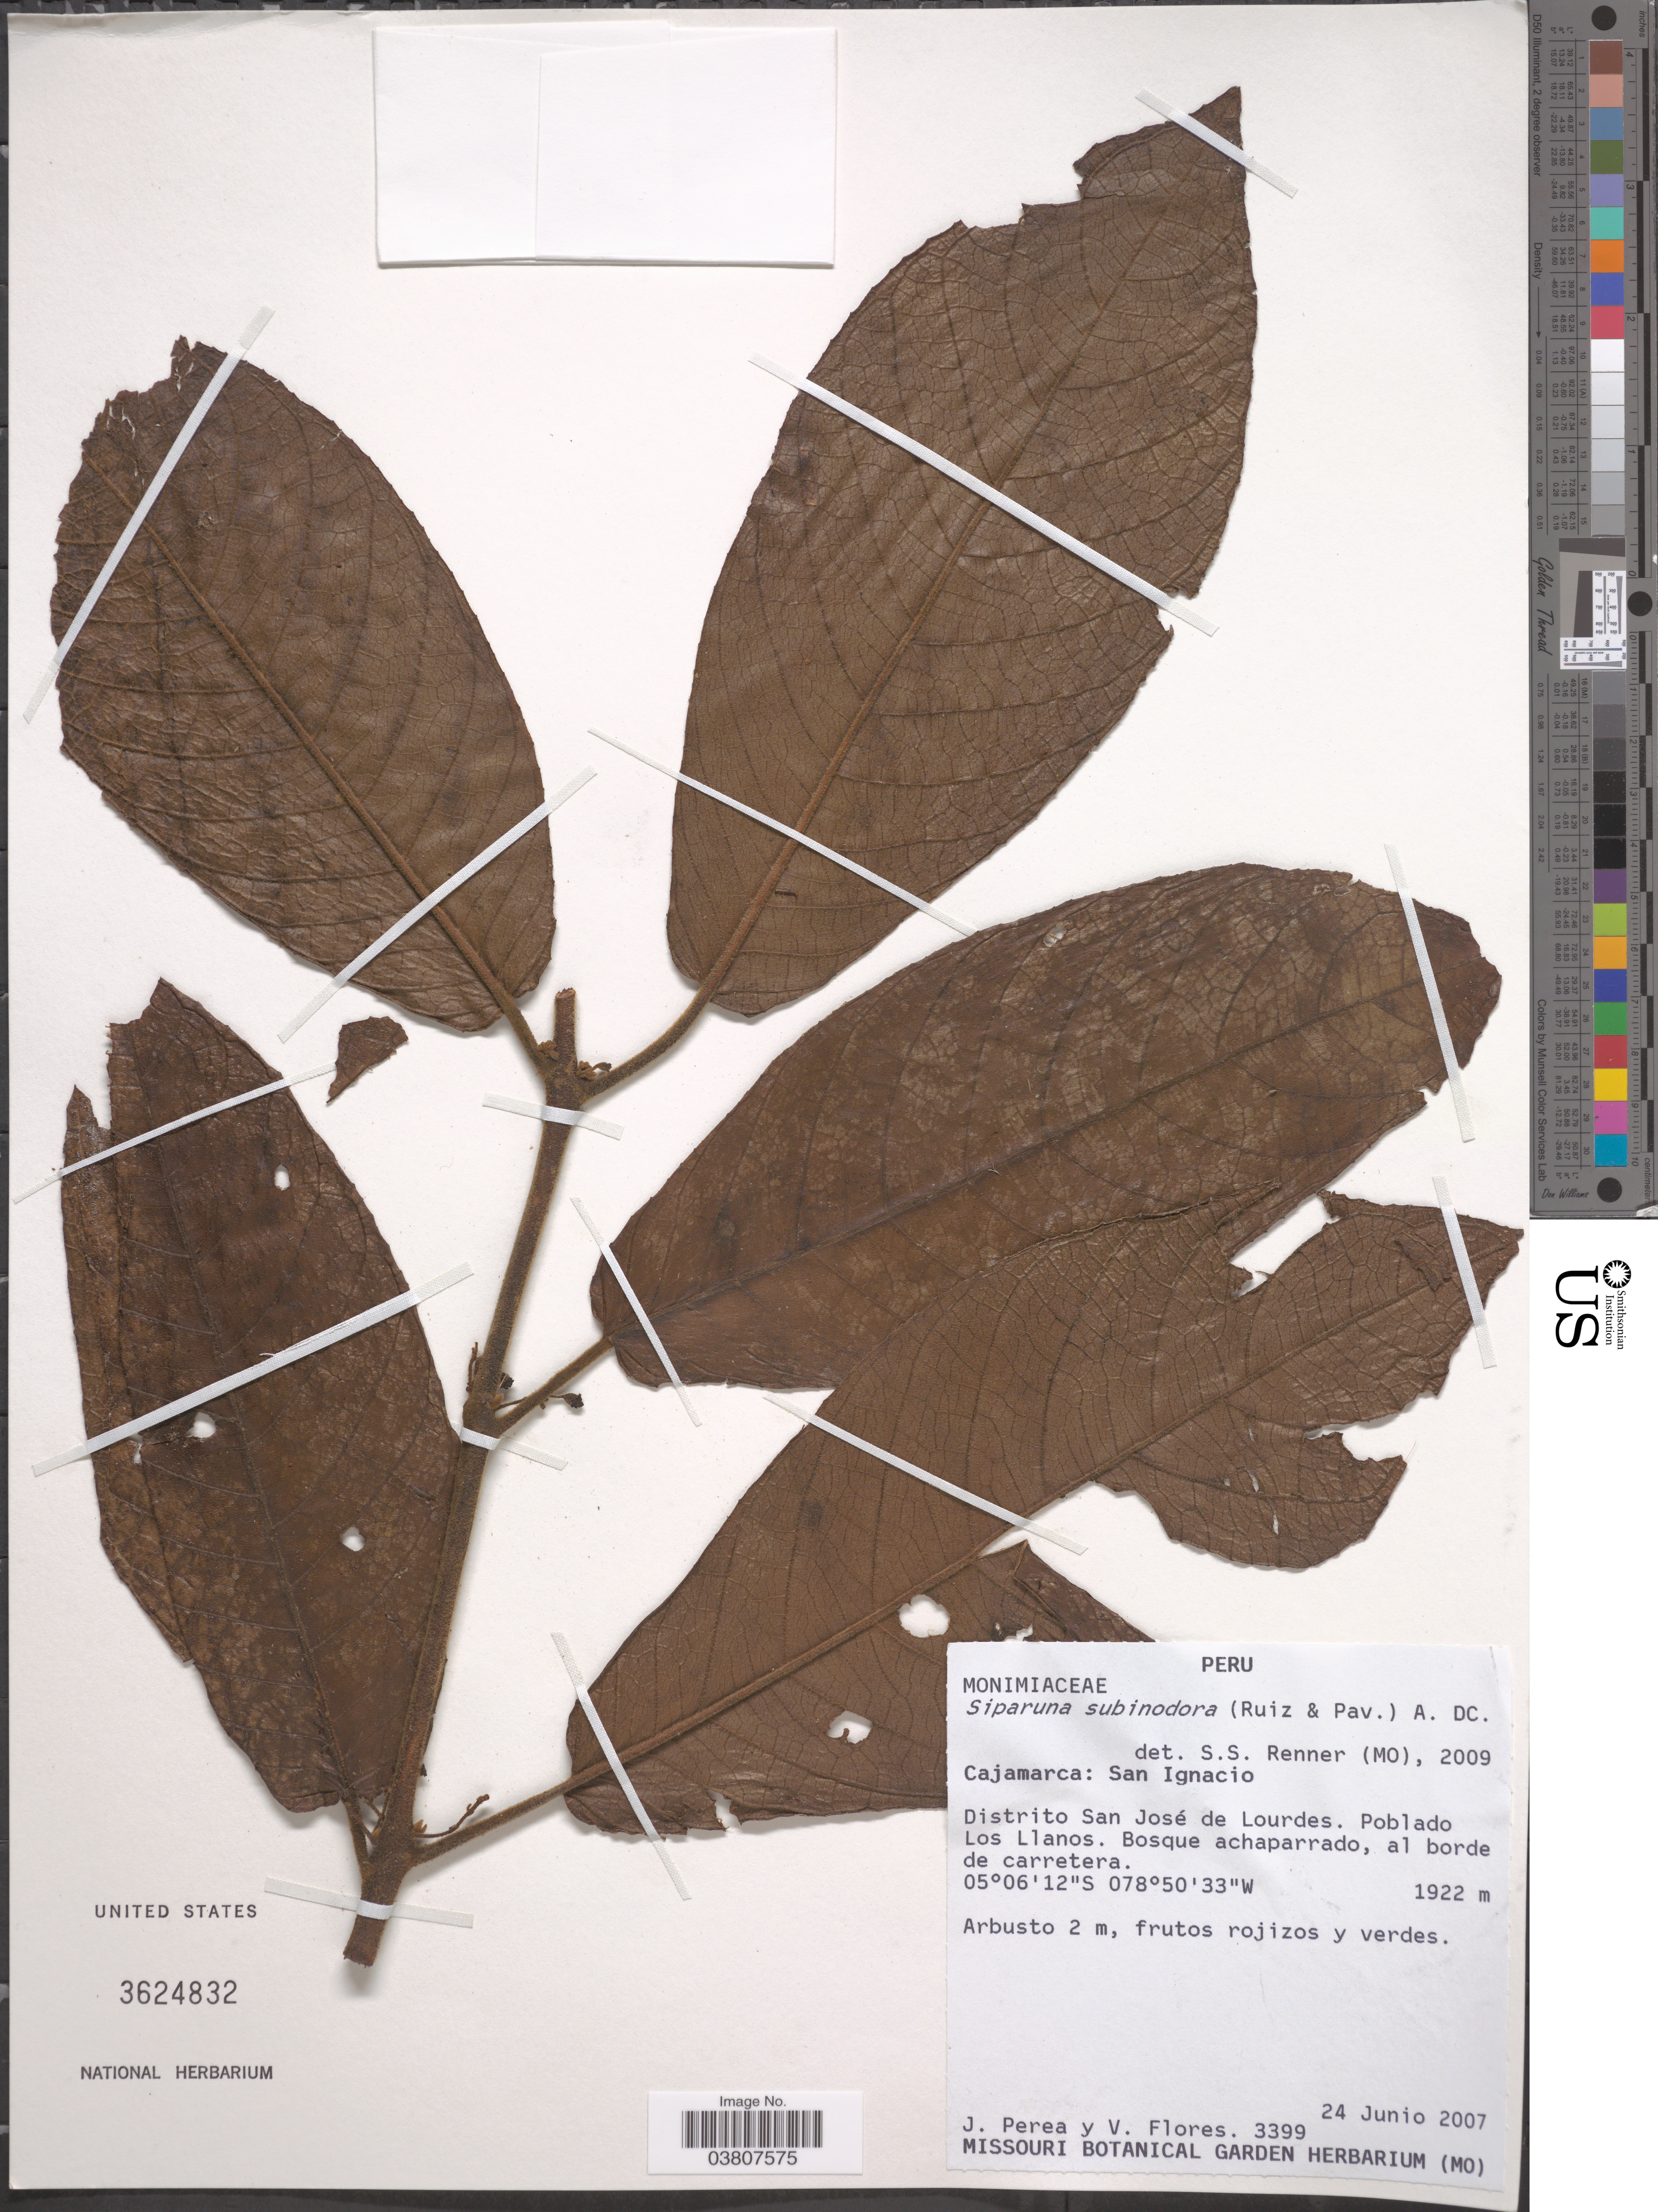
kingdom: Plantae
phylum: Tracheophyta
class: Magnoliopsida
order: Laurales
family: Siparunaceae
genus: Siparuna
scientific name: Siparuna subinodora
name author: (Ruiz & Pav.) A. DC.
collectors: J. Perea & V. Flores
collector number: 3399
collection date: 2007-06-24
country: Peru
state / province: Cajamarca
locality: San Ignacio. Distrito San José de Lourdes. Poblado Los Llanos. Al borde de carretera.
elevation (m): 1922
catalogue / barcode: US 3624832